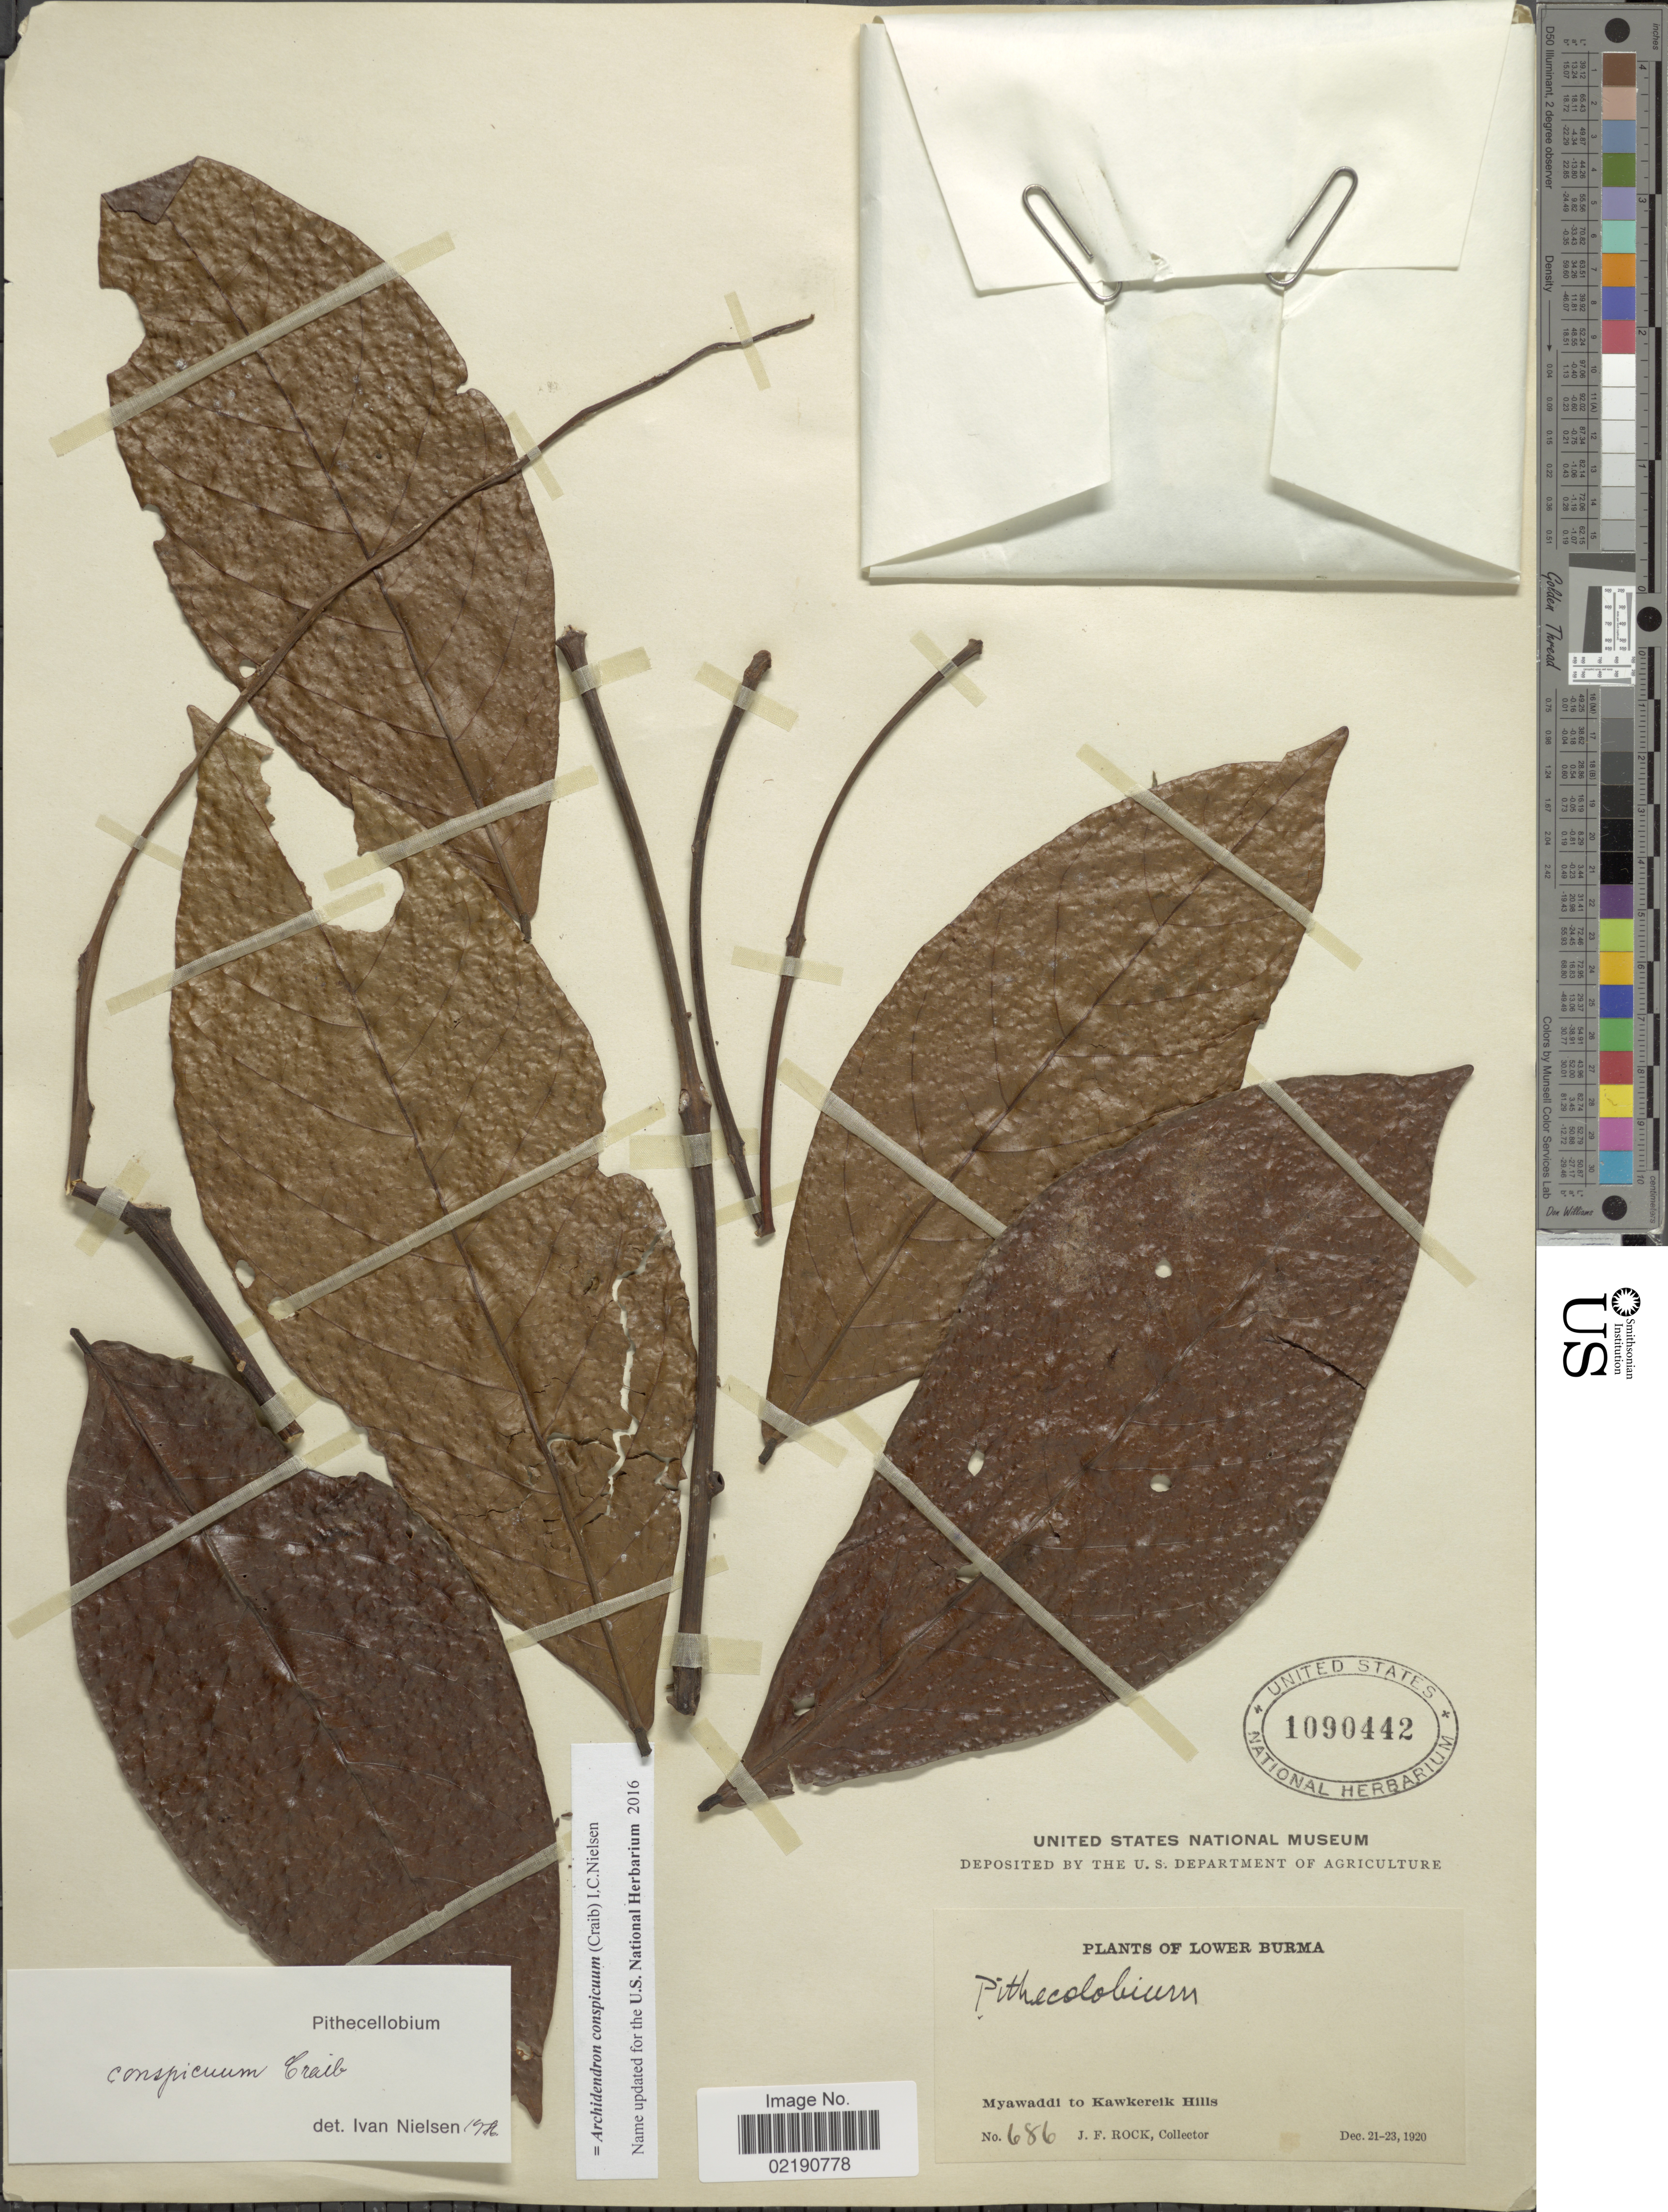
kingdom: Plantae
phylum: Tracheophyta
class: Magnoliopsida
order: Fabales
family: Fabaceae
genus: Archidendron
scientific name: Archidendron conspicuum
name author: (Craib) I.C. Nielsen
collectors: J. Rock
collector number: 686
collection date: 1920-12-21/1920-12-23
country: Myanmar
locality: Lower Burma, Myawaddi to Kawkereik Hills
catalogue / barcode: US 1090442